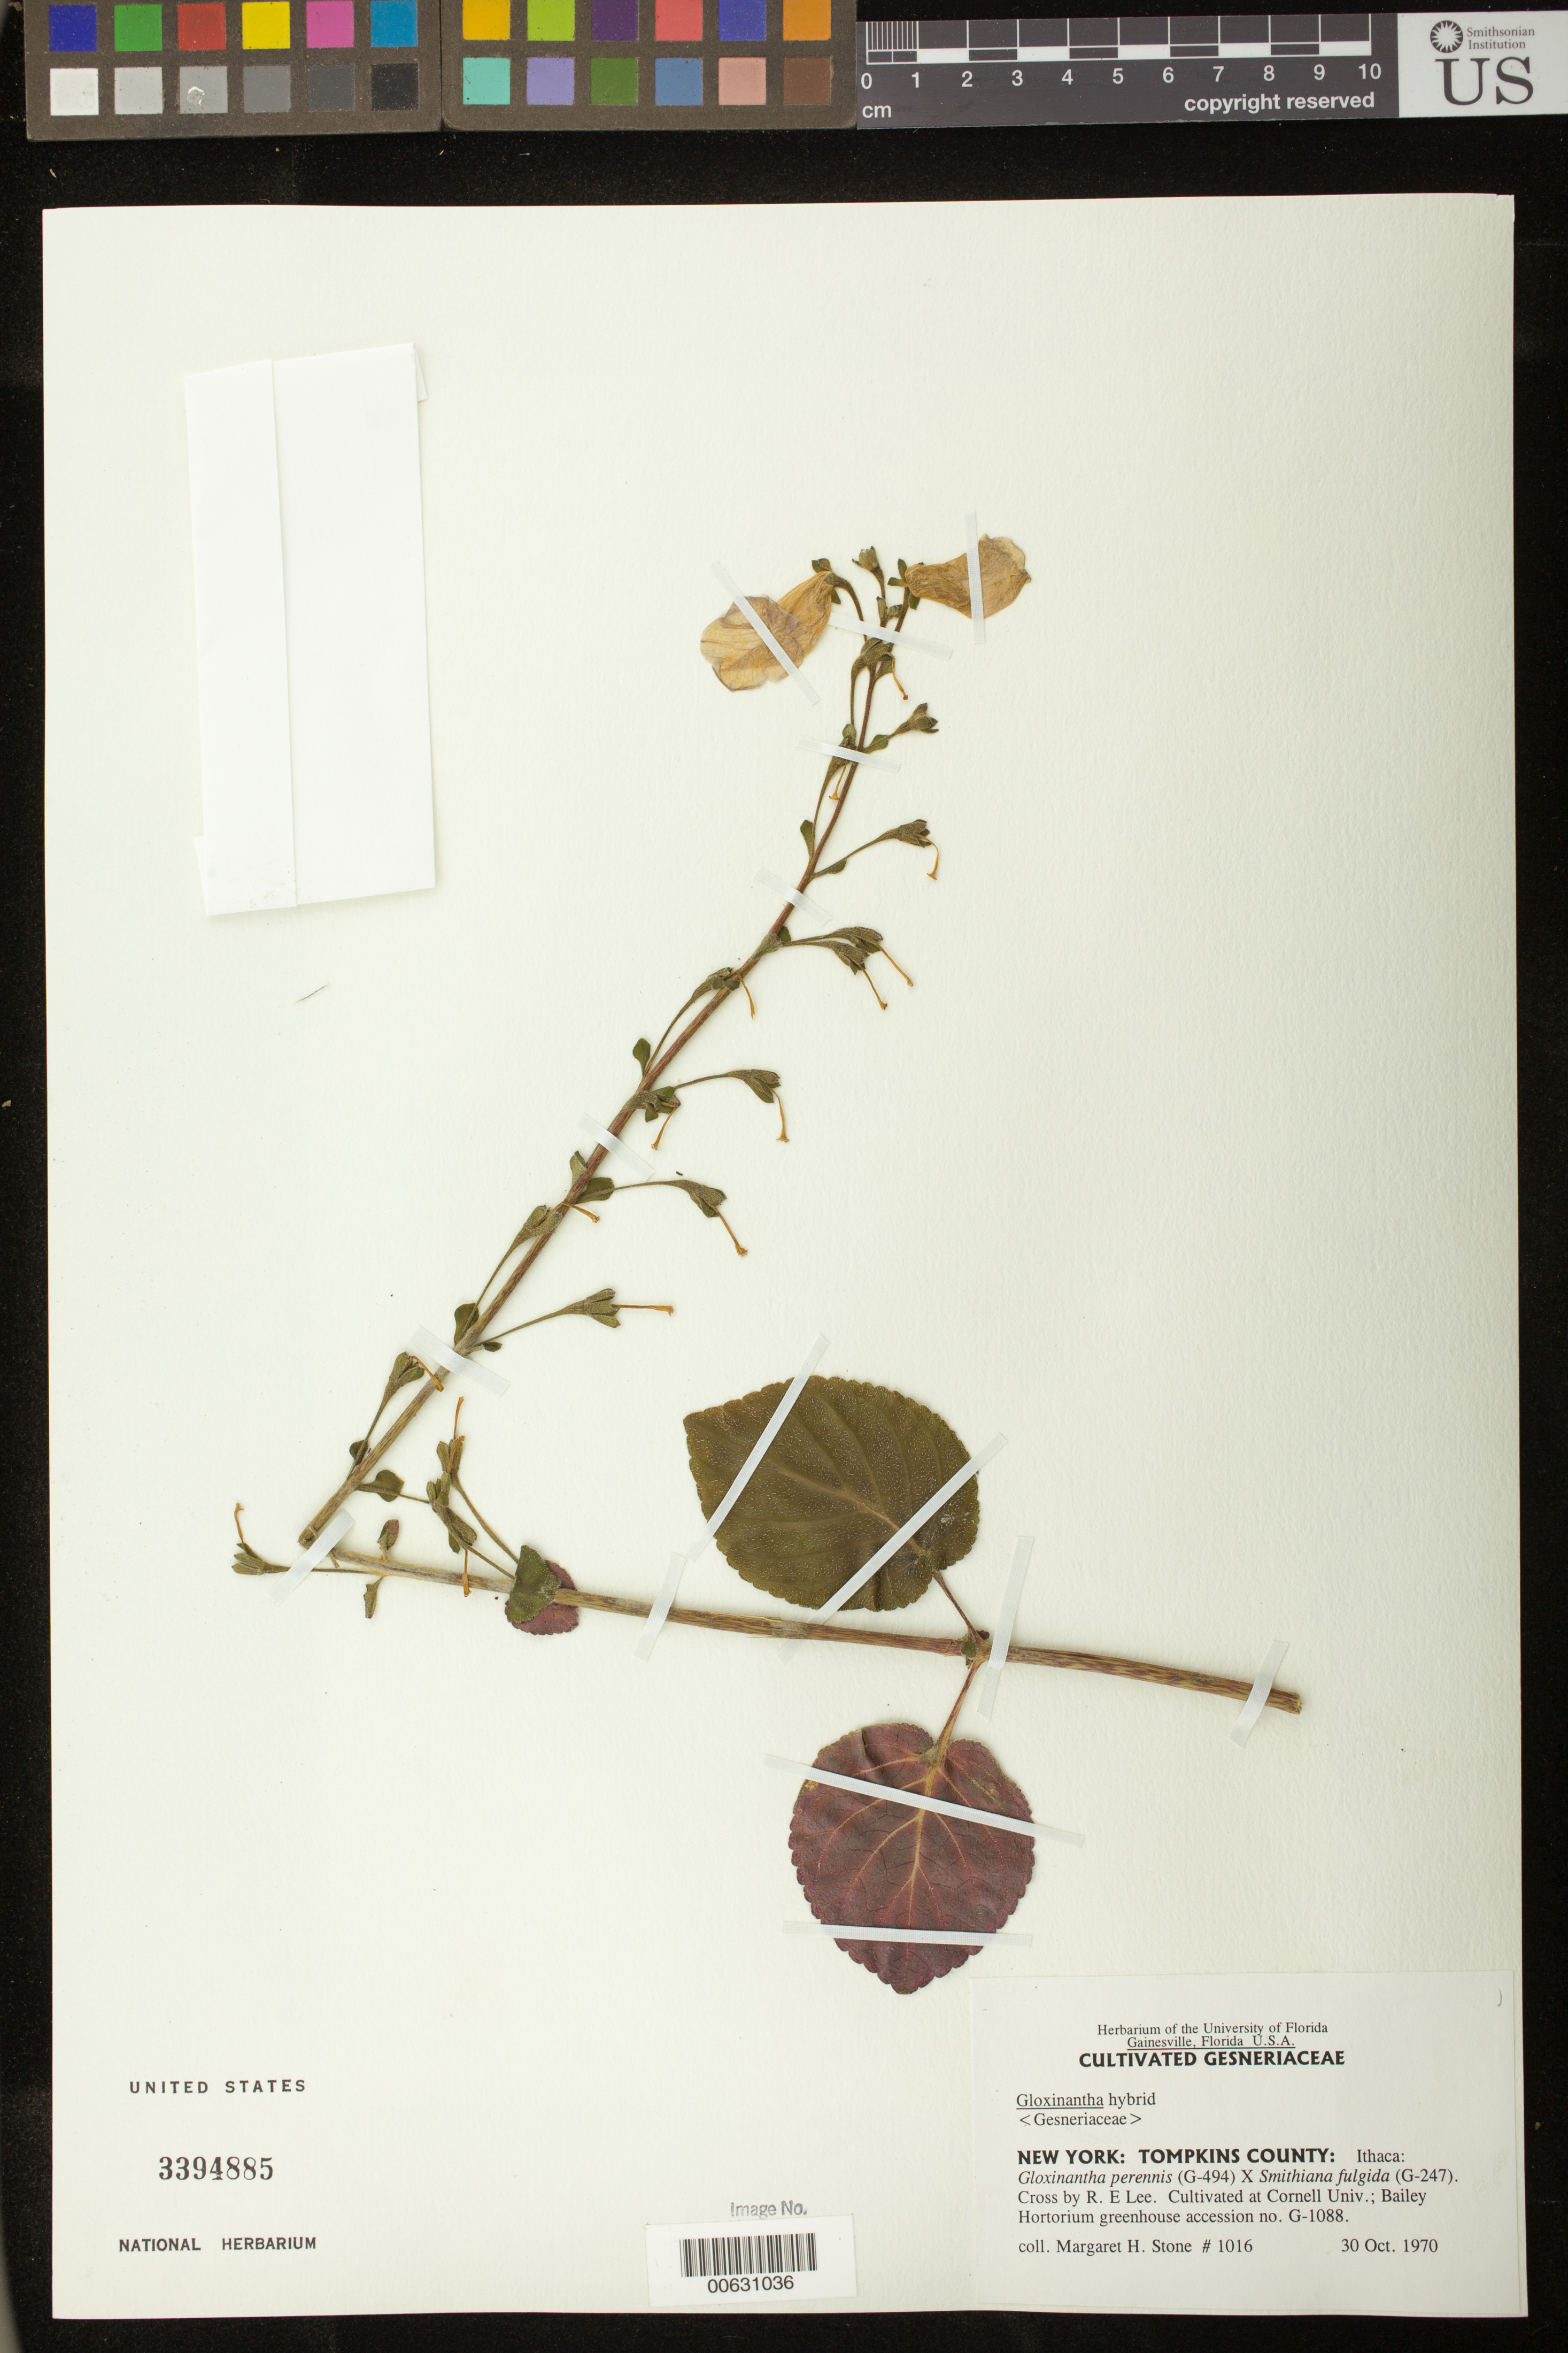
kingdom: Plantae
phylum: Tracheophyta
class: Magnoliopsida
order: Lamiales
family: Gesneriaceae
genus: Gloxinantha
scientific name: x Gloxinantha hybrid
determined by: Skog, Laurence E.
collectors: M. Stone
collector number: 1016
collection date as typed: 30 Oct 1970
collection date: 1970-10-30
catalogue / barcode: US 3394885